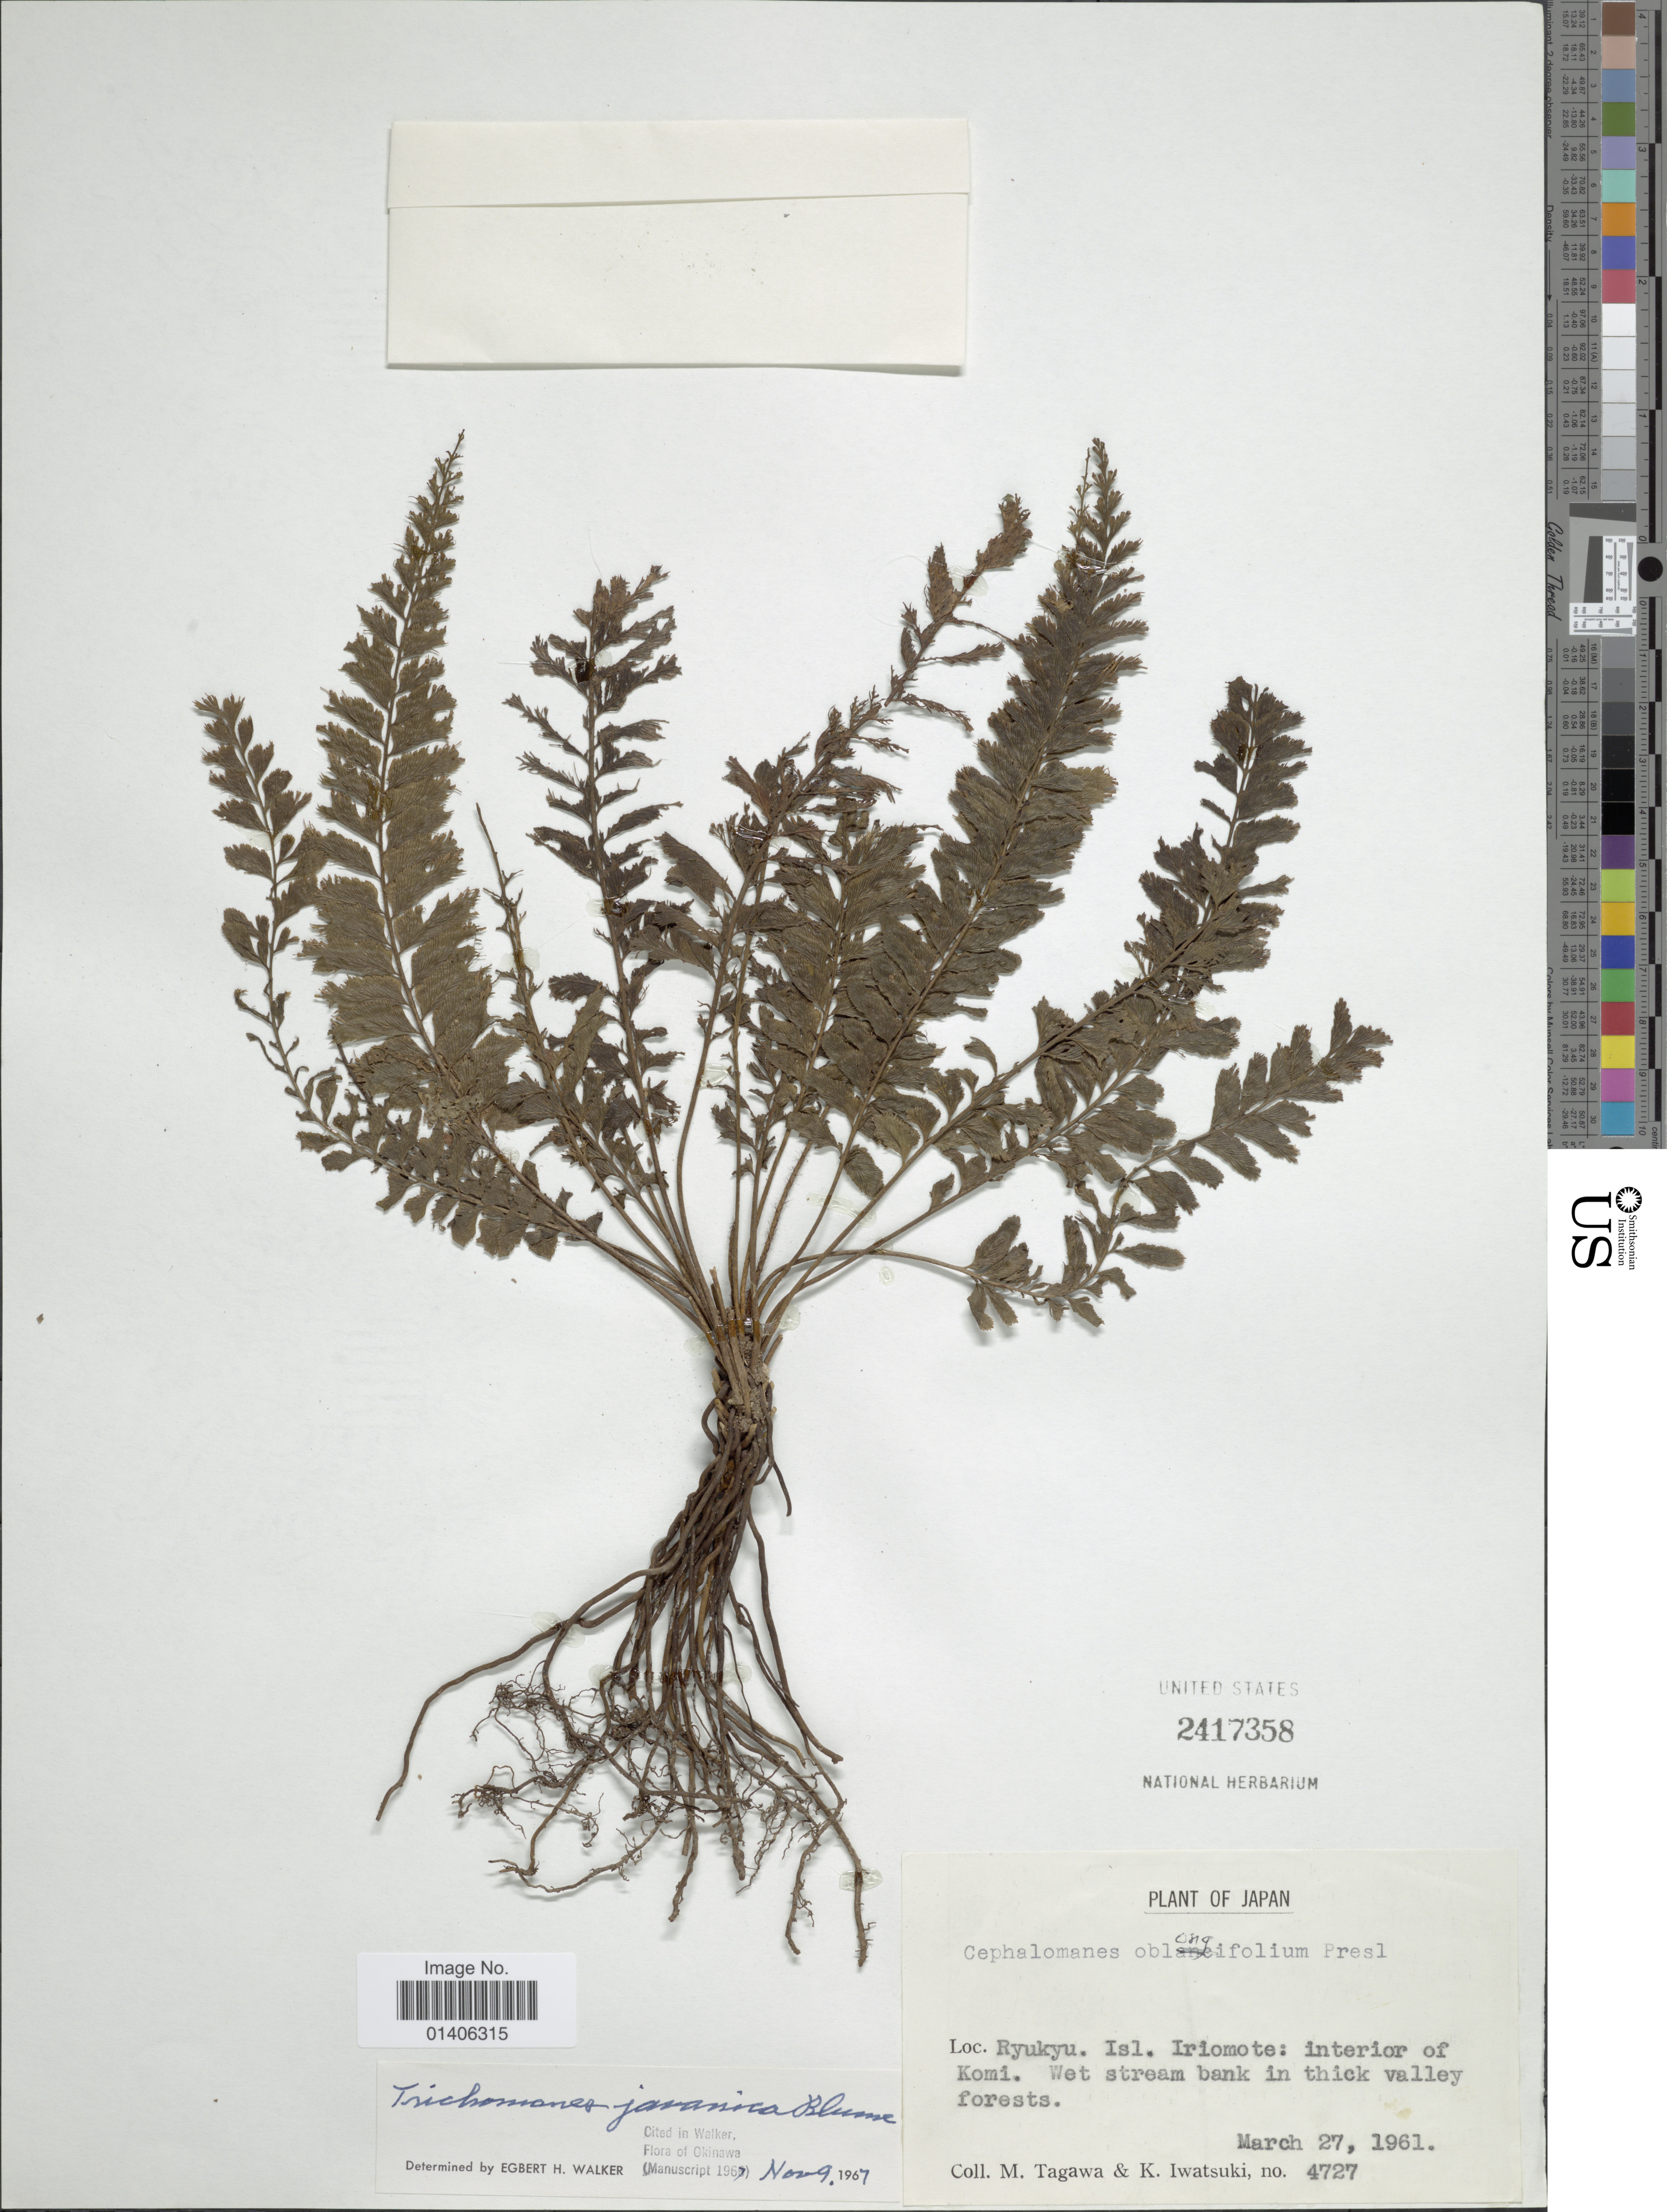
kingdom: Plantae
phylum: Tracheophyta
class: Polypodiopsida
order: Hymenophyllales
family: Hymenophyllaceae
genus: Cephalomanes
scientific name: Cephalomanes javanicum var. asplenoides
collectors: M. Tagawa & K. Iwatsuki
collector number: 4727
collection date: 1961-03-27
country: Japan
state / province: Okinawa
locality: Ryukyu. Isl. Iriomote: interior of Komi. Wet stream bank in thick valley forests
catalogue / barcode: US 2417358